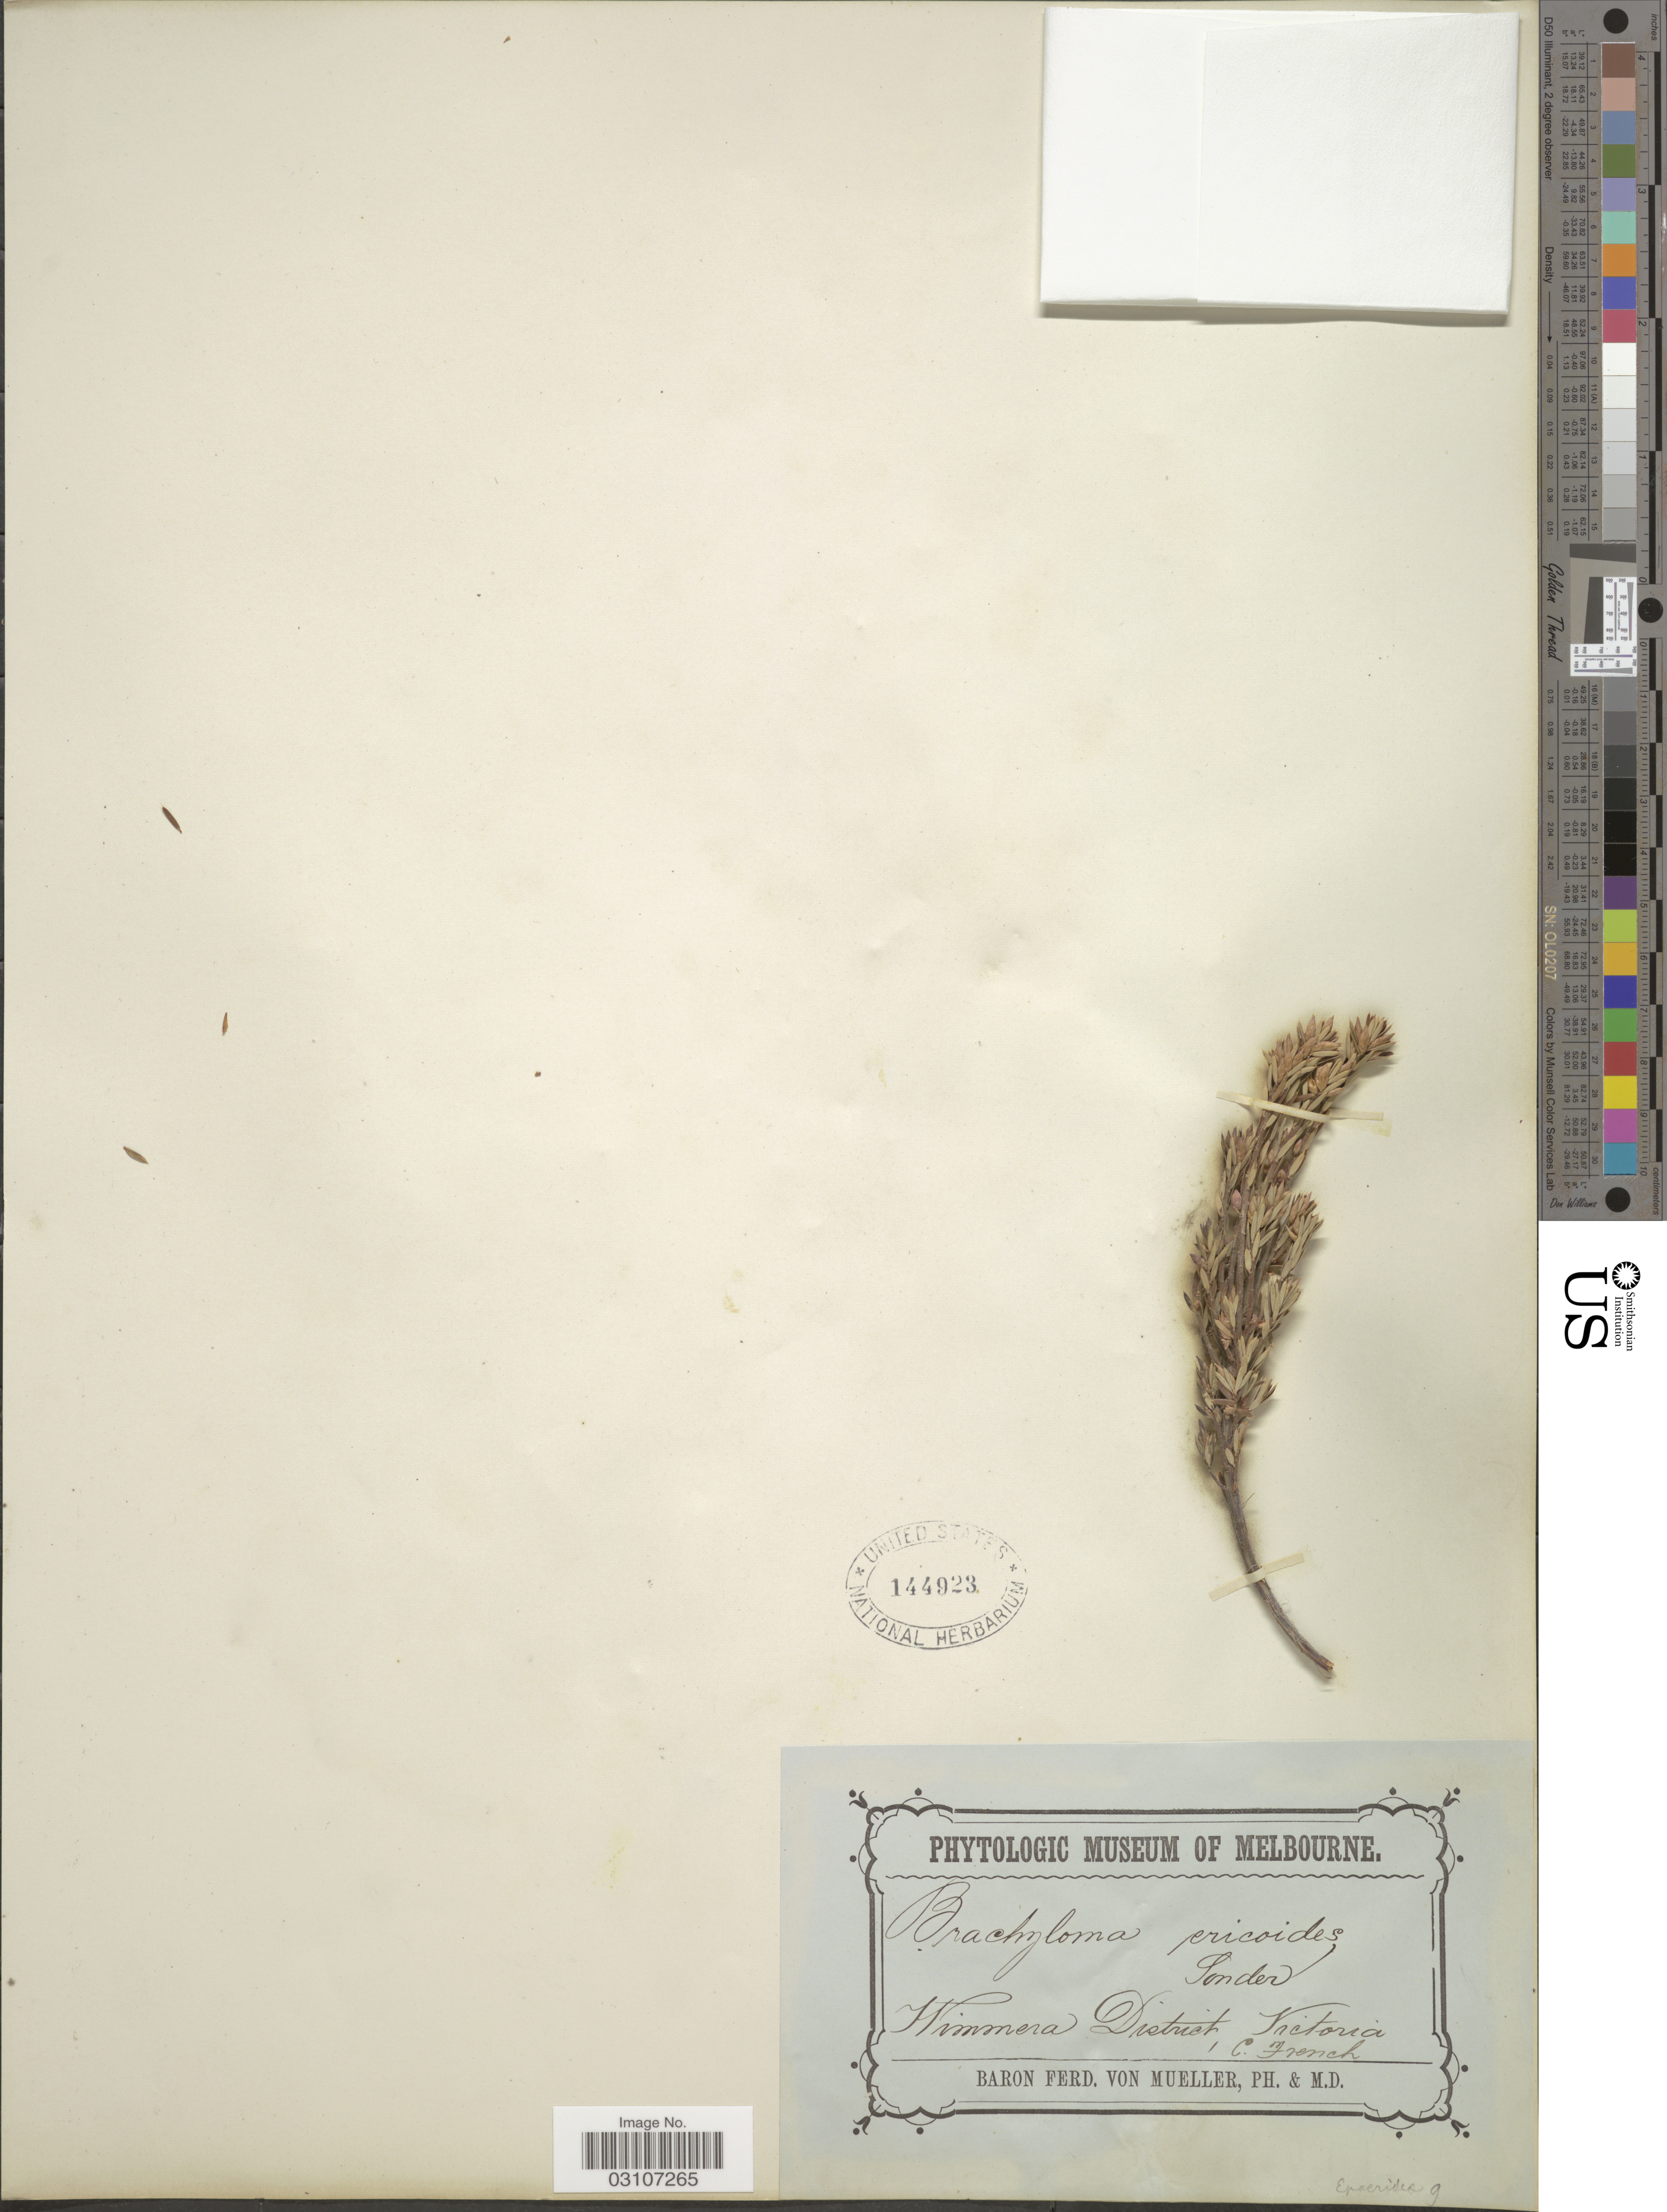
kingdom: Plantae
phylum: Tracheophyta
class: Magnoliopsida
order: Ericales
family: Ericaceae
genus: Brachyloma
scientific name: Brachyloma ericoides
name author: (Schltdl.) Sond.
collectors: C. French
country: Australia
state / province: Victoria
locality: Wimmera District, Victoria.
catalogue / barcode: US 144923